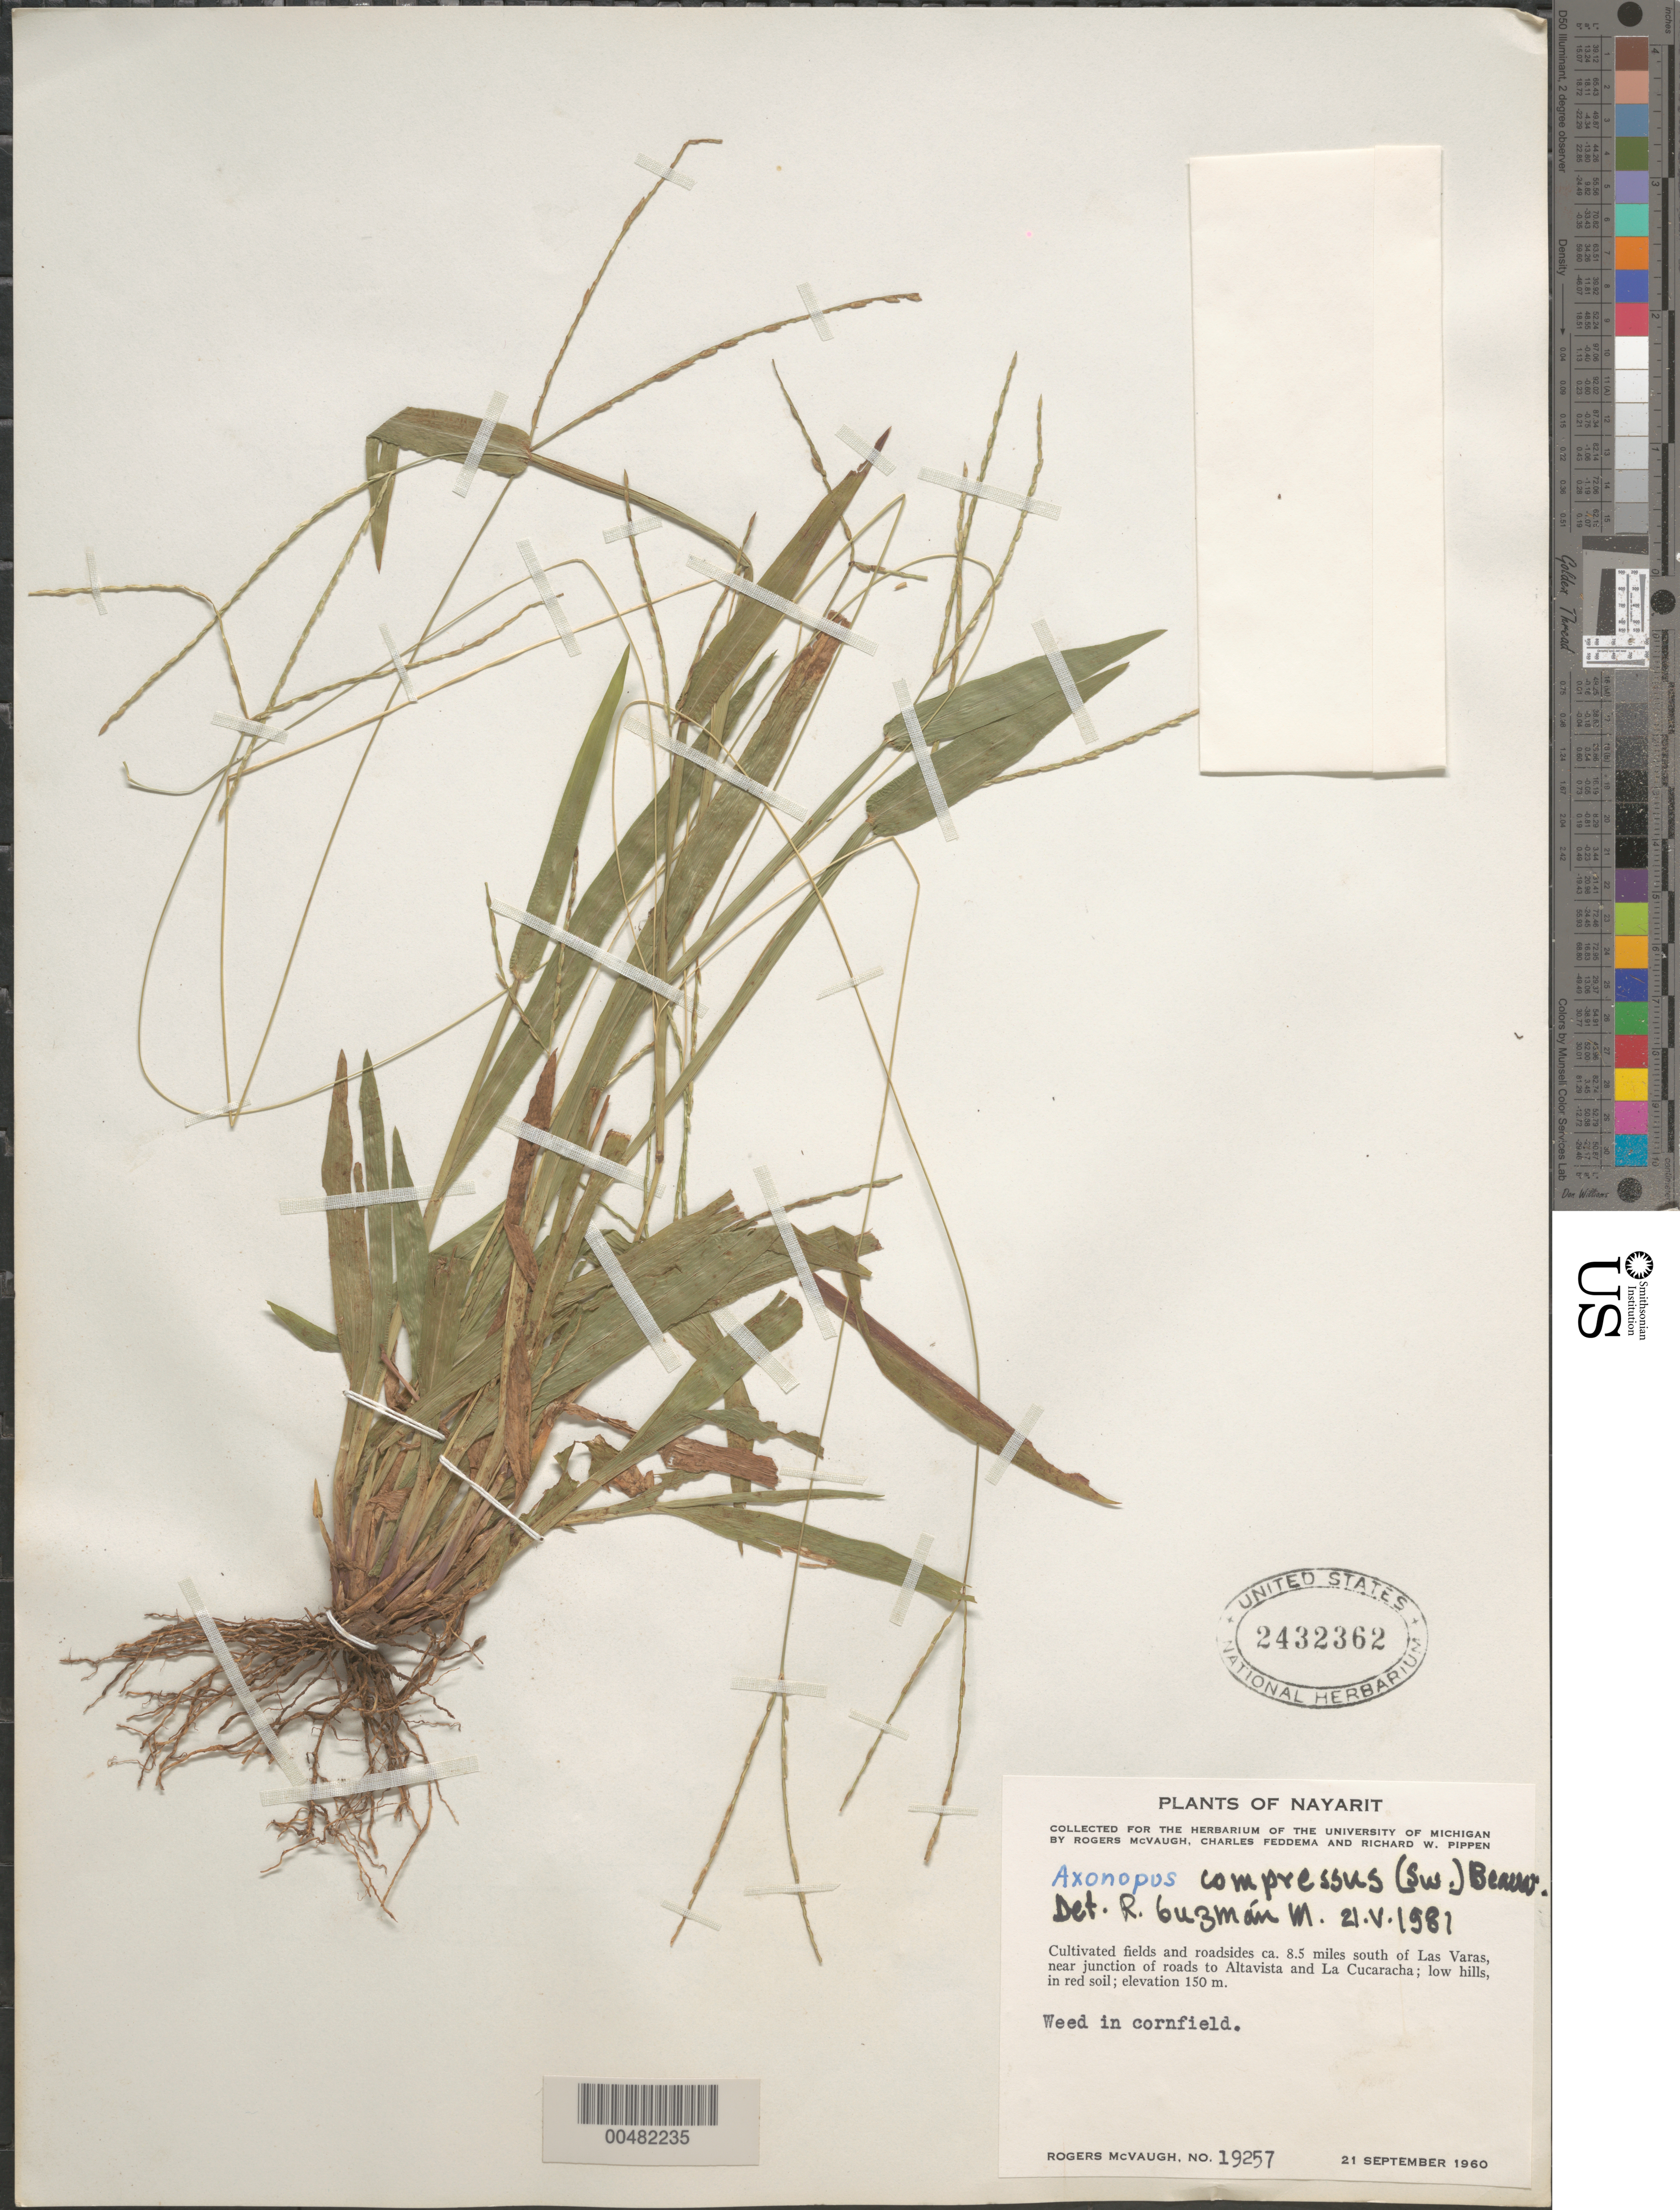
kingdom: Plantae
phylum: Tracheophyta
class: Liliopsida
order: Poales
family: Poaceae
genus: Axonopus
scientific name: Axonopus compressus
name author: (Sw.) P. Beauv.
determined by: Guzman-M., R.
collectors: R. McVaugh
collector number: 19257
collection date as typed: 21 Sep 1960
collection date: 1960-09-21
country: Mexico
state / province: Nayarit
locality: Ca. 8.5 mi S of Las Varas, near junction of roads to Altavista and La Cucaracha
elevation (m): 150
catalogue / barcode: US 2432362